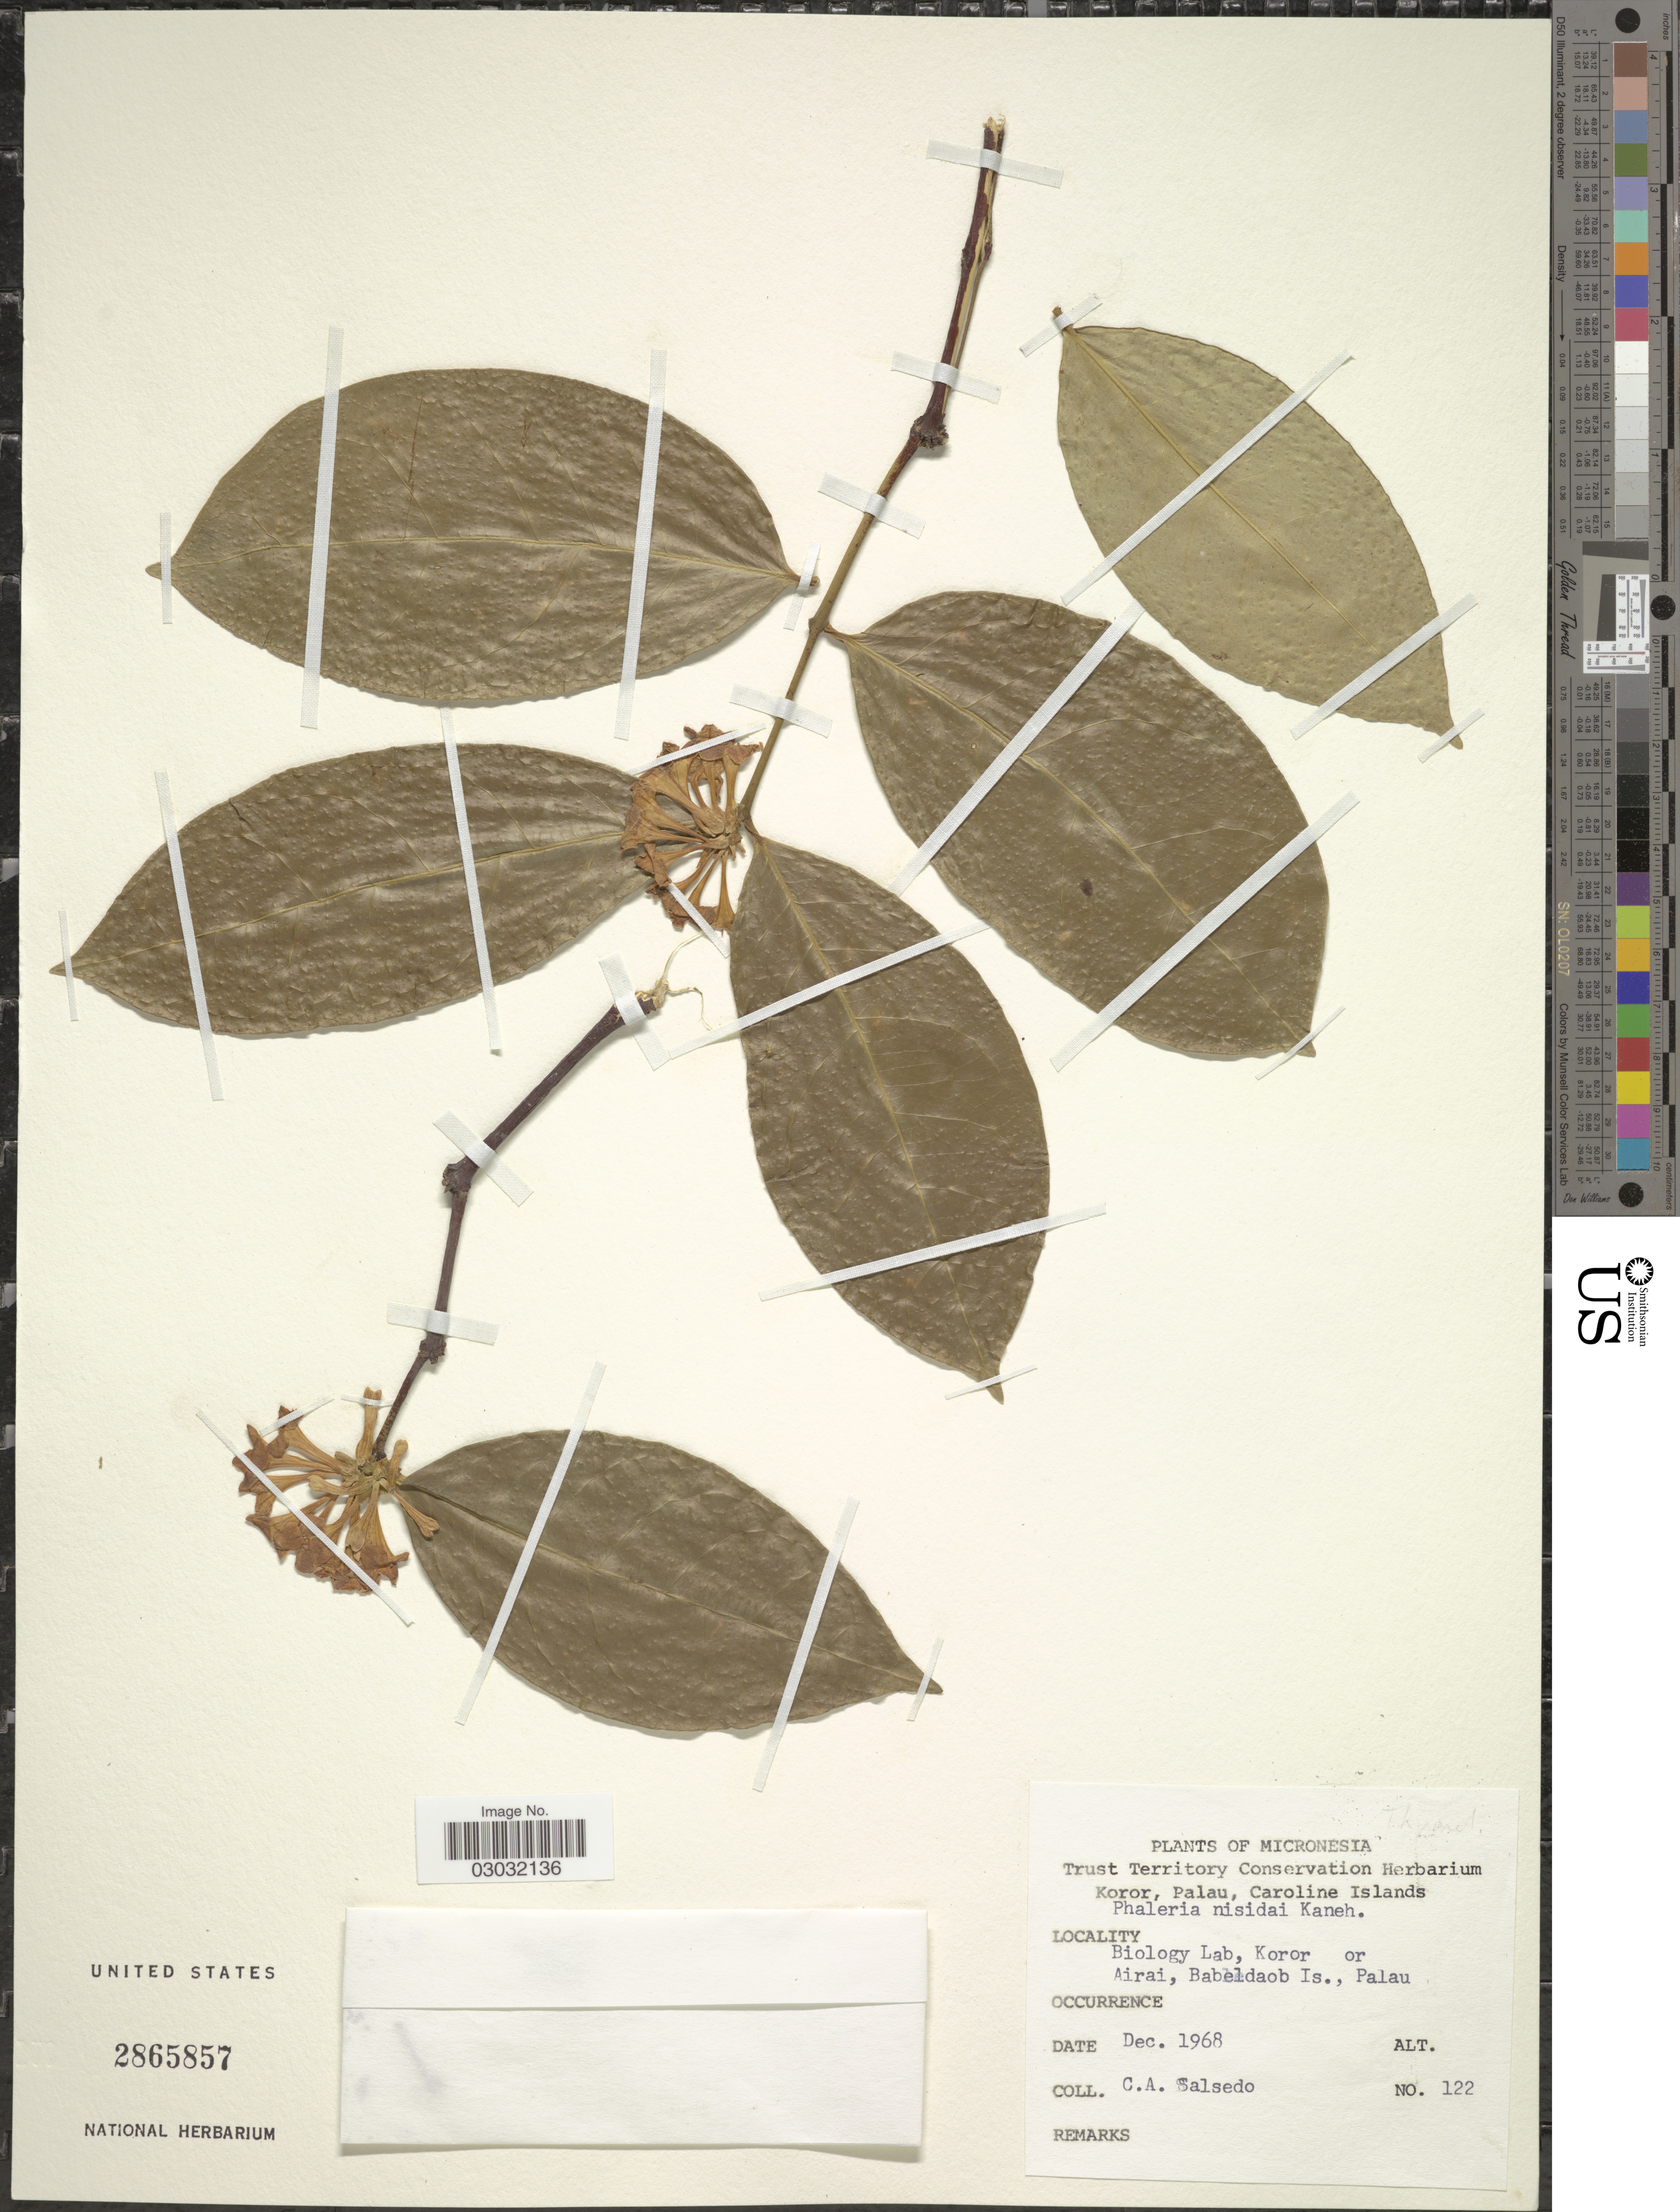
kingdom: Plantae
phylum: Tracheophyta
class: Magnoliopsida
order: Malvales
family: Thymelaeaceae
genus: Phaleria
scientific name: Phaleria nisidai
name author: Kaneh.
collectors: C.A. Salsedo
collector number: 122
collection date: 1968-12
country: Palau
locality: Micronesia, Biology Lab, Koror or Airari, Babeldaob Is., Palau.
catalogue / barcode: US 2865857